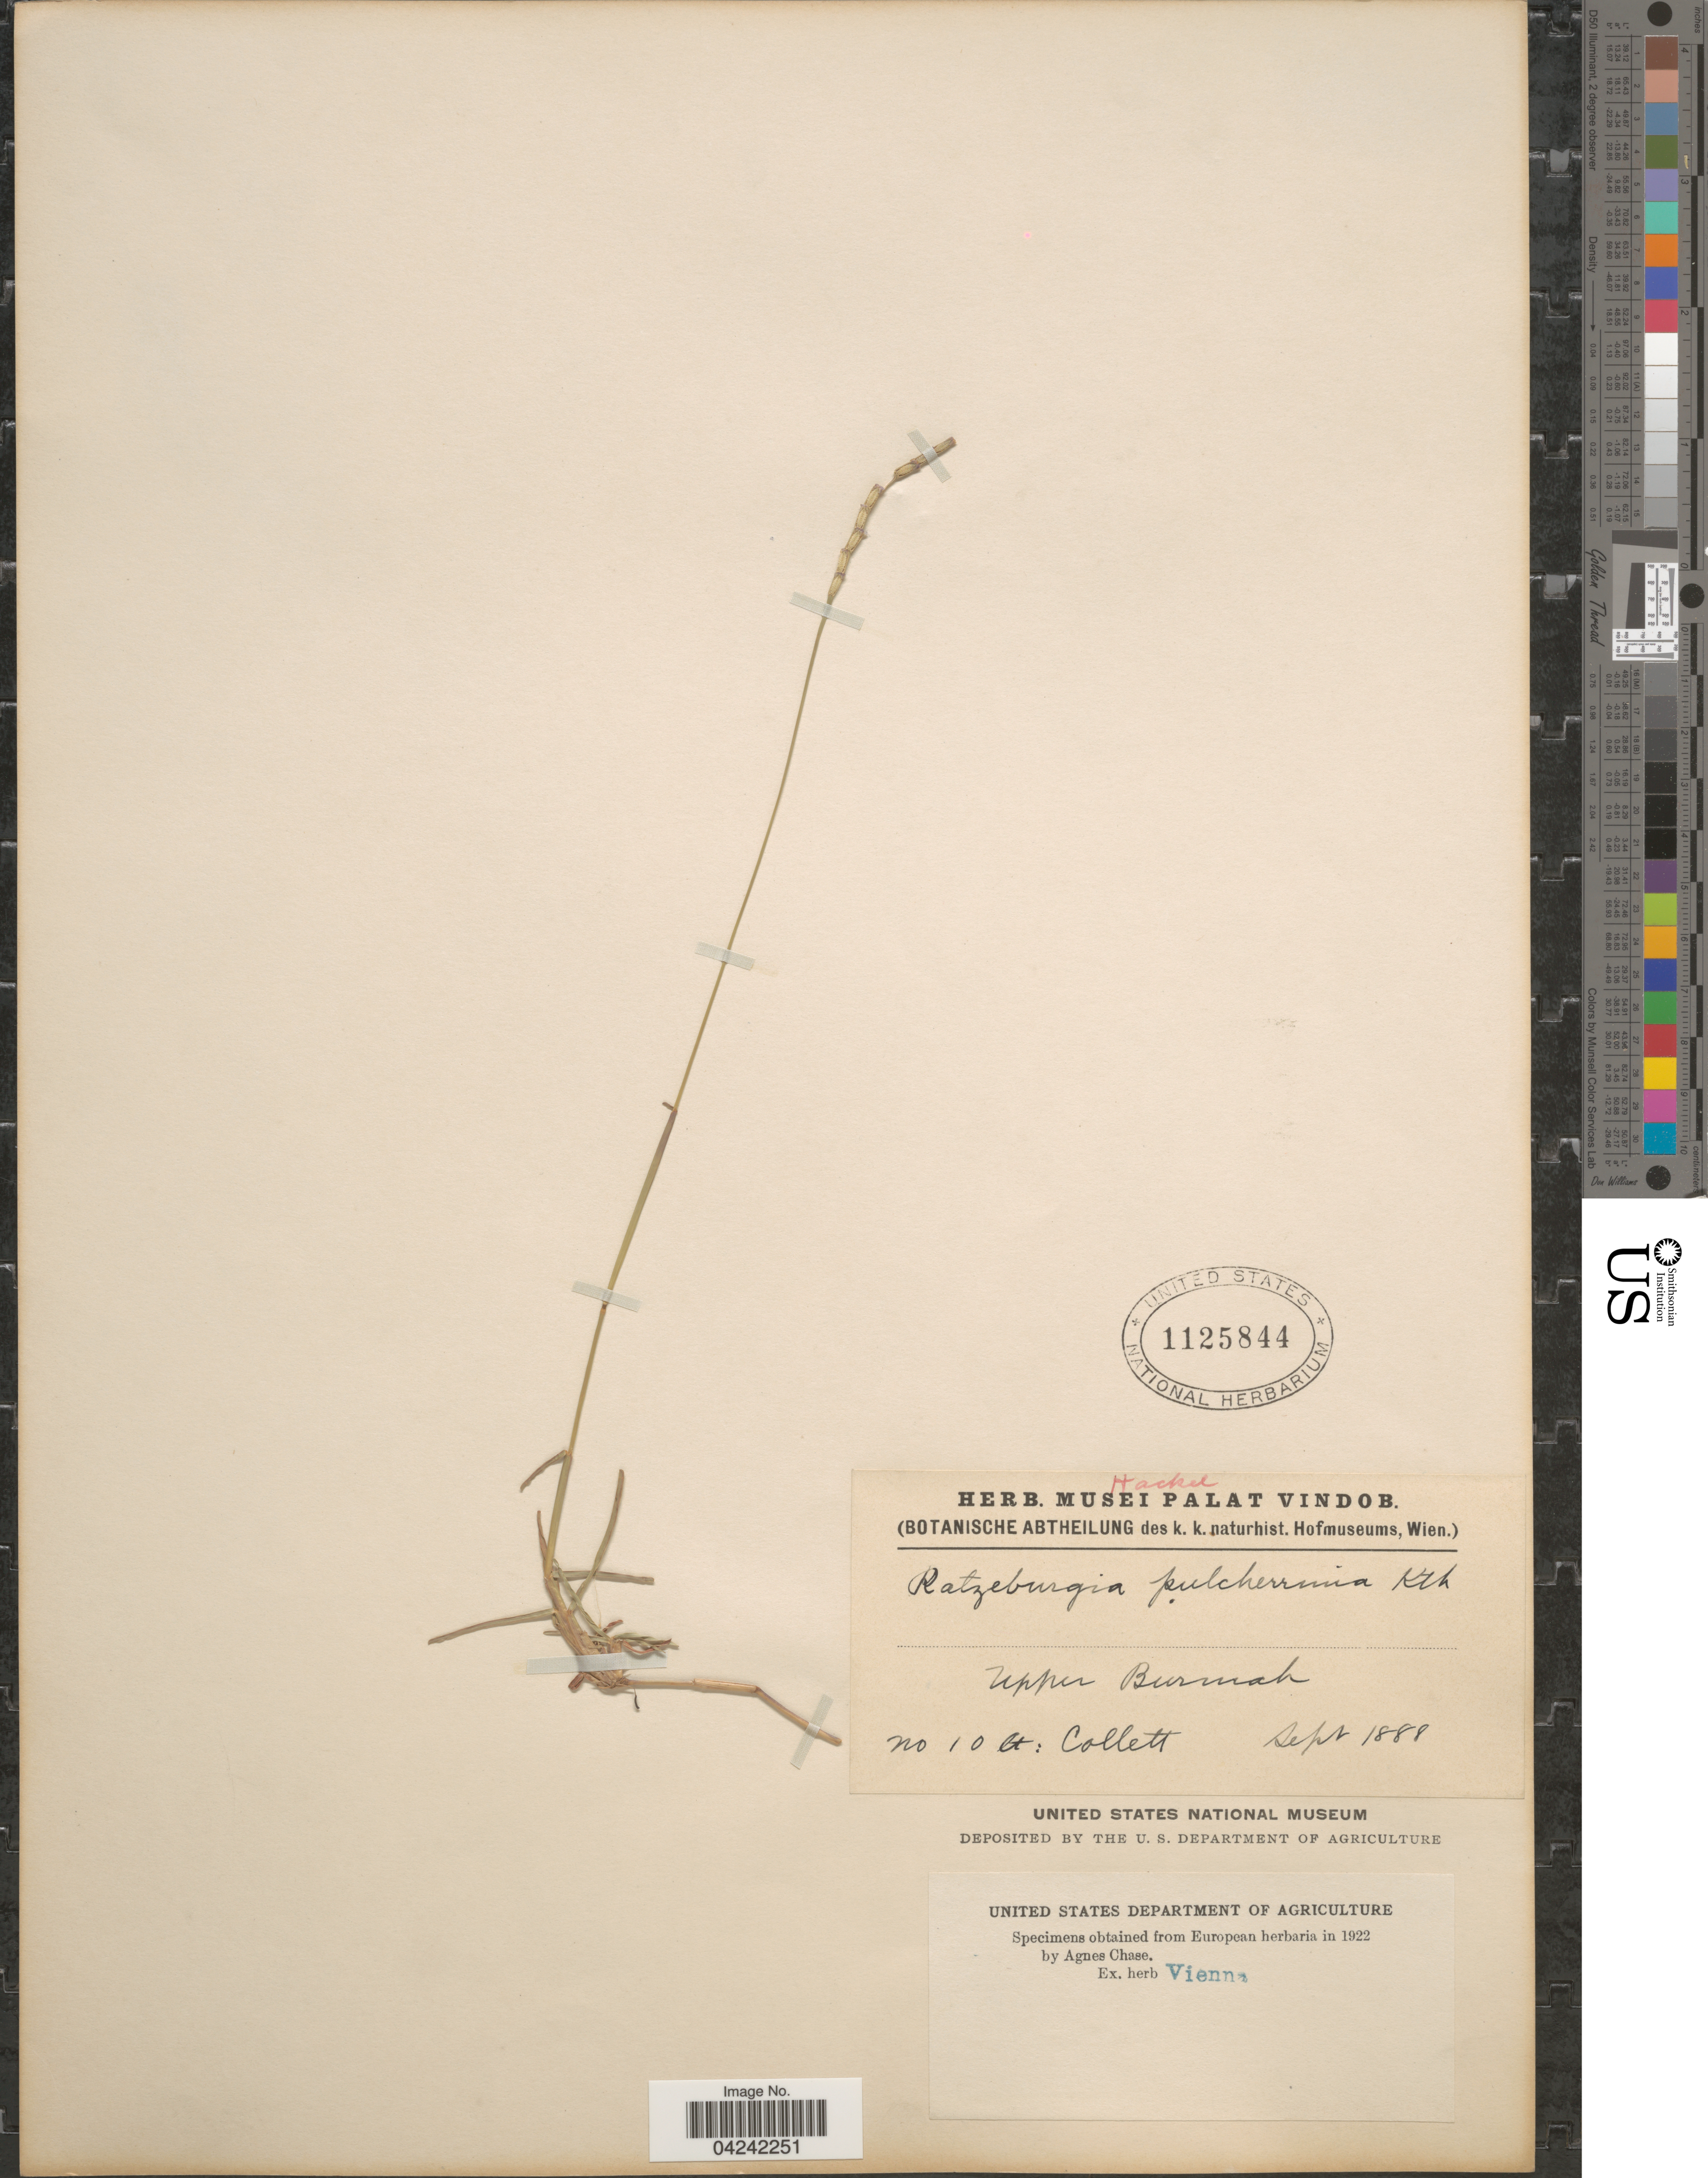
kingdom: Plantae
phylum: Tracheophyta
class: Liliopsida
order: Poales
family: Poaceae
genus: Ratzeburgia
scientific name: Ratzeburgia pulcherrima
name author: Kunth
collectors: Collett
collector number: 10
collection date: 1888-09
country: Myanmar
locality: Upper Burmah.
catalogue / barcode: US 1125844